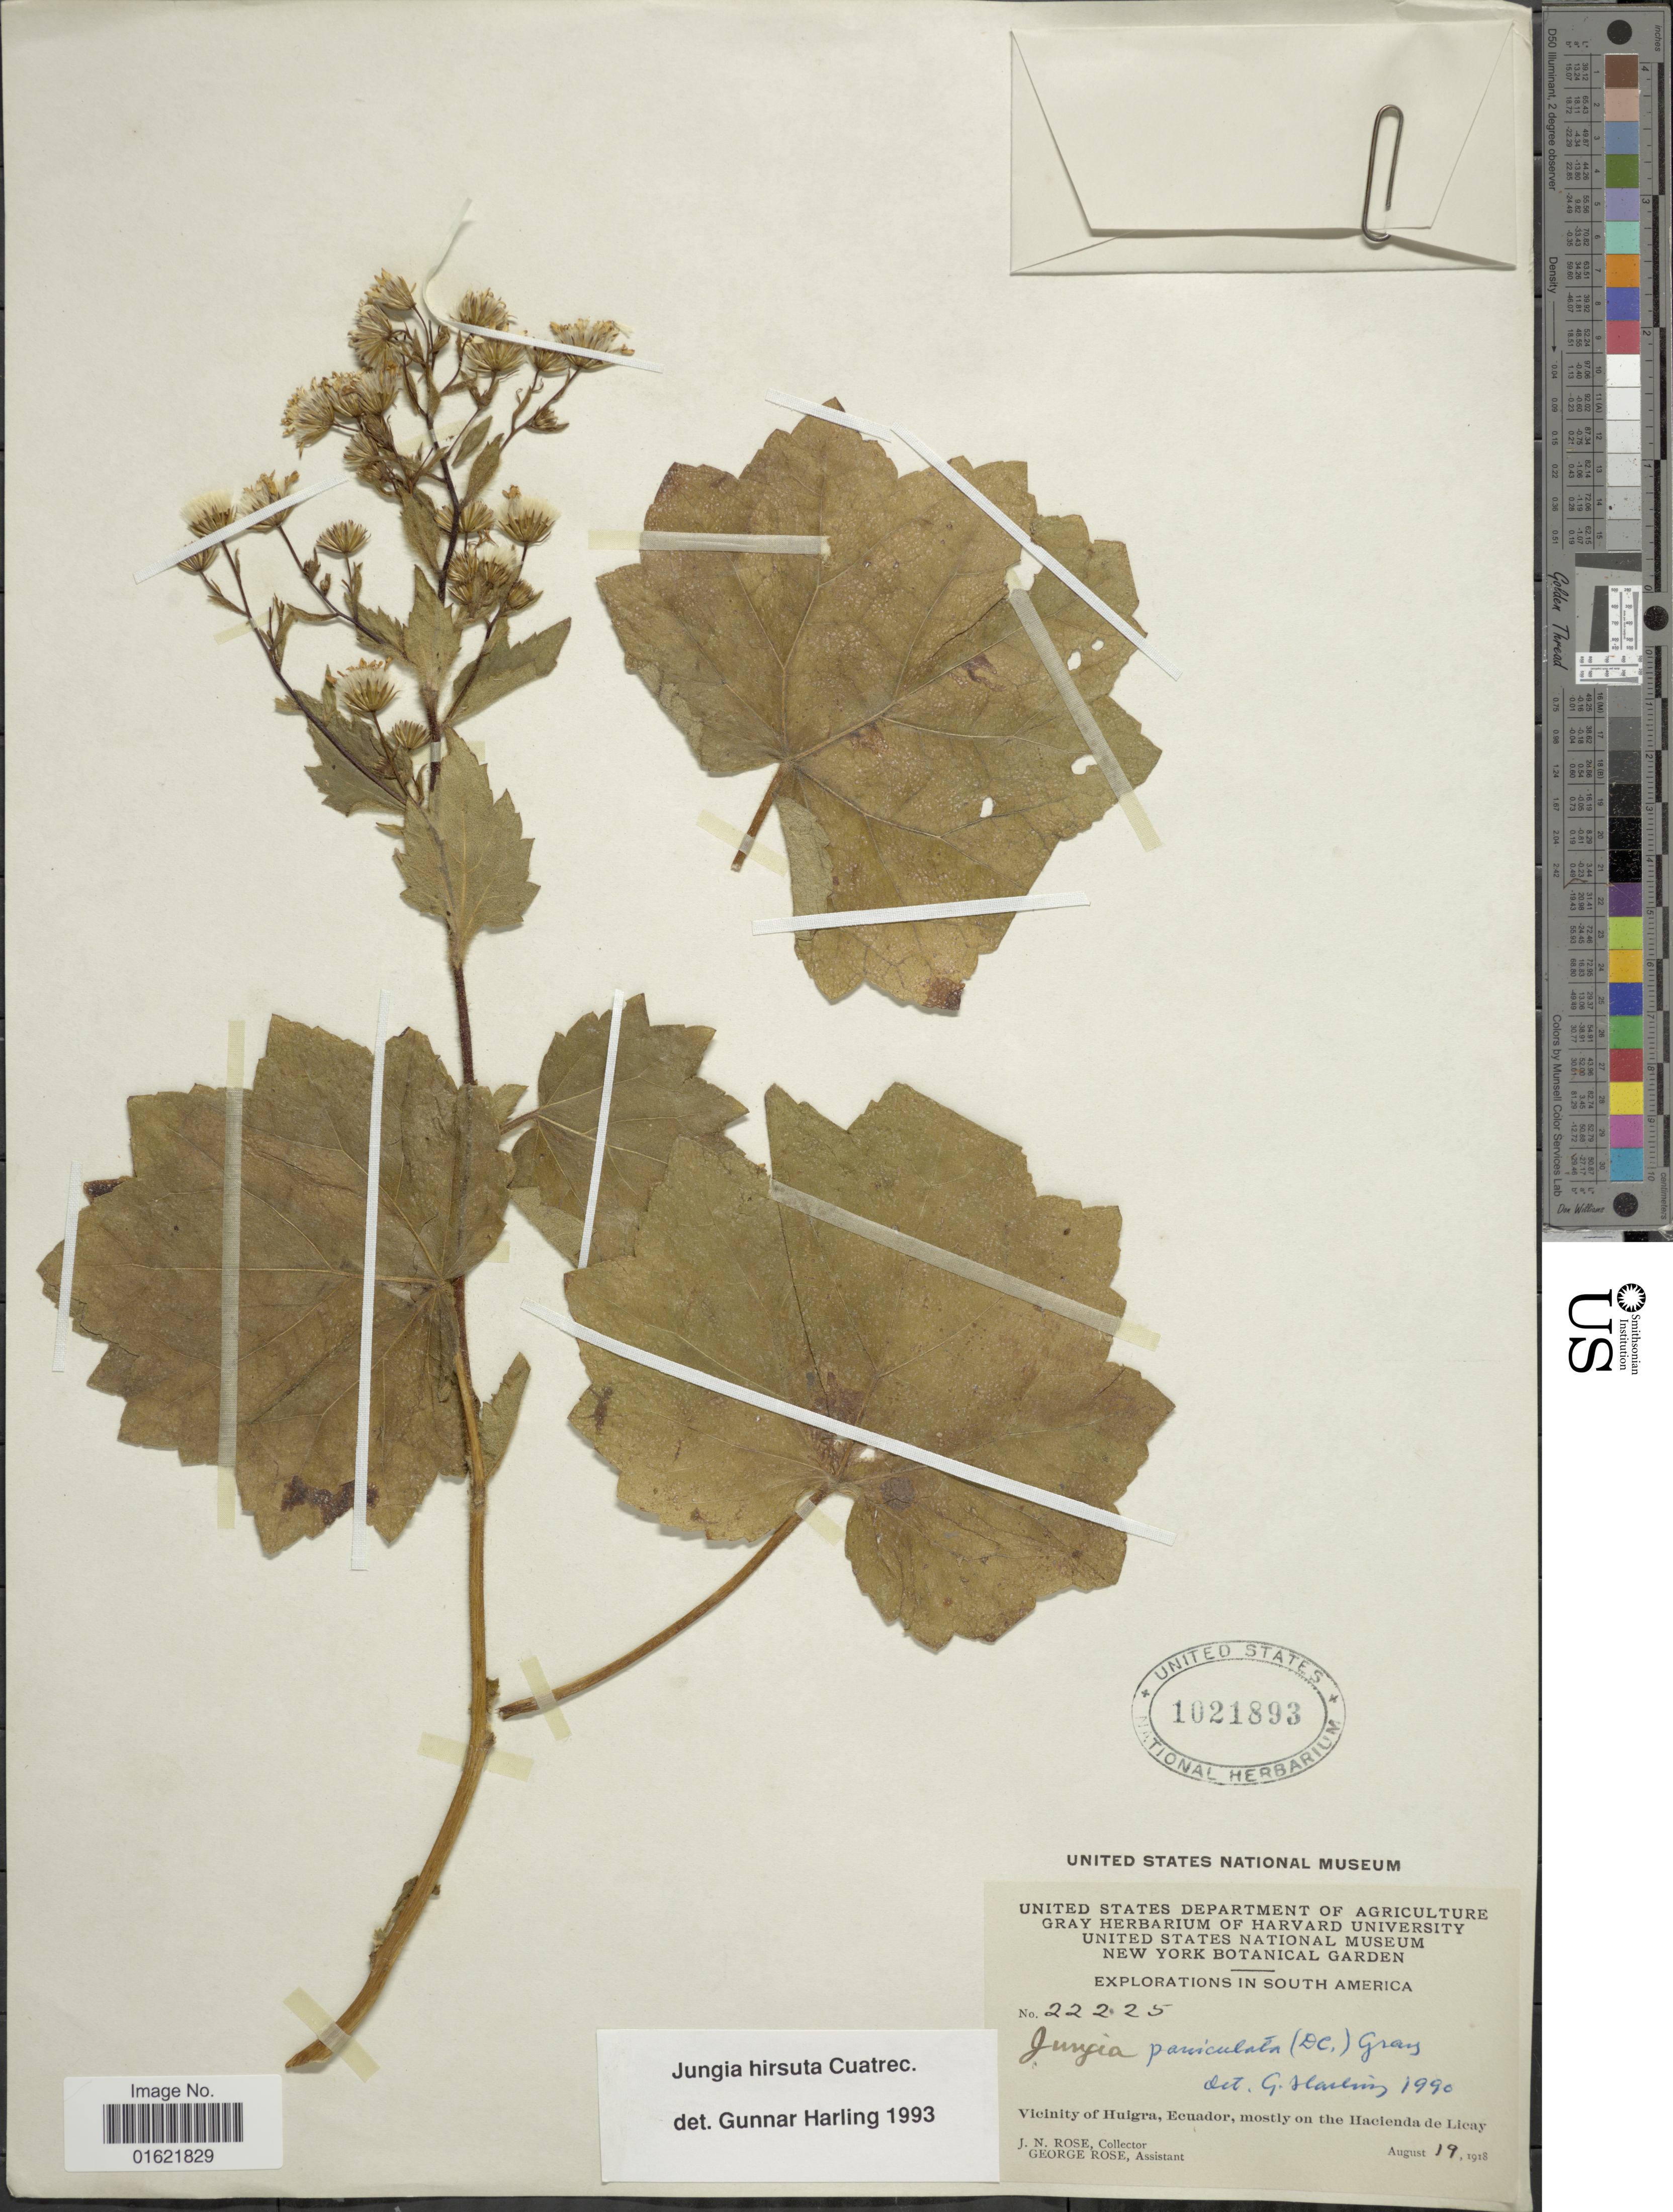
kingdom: Plantae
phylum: Tracheophyta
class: Magnoliopsida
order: Asterales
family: Asteraceae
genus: Jungia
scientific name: Jungia hirsuta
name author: Cuatrec.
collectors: J. N. Rose & G. Rose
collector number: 22225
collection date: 1918-08-19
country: Ecuador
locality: Vicinity of Huigra, Ecuador, mostlyk on the Hacienda de Licay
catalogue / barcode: US 1021893